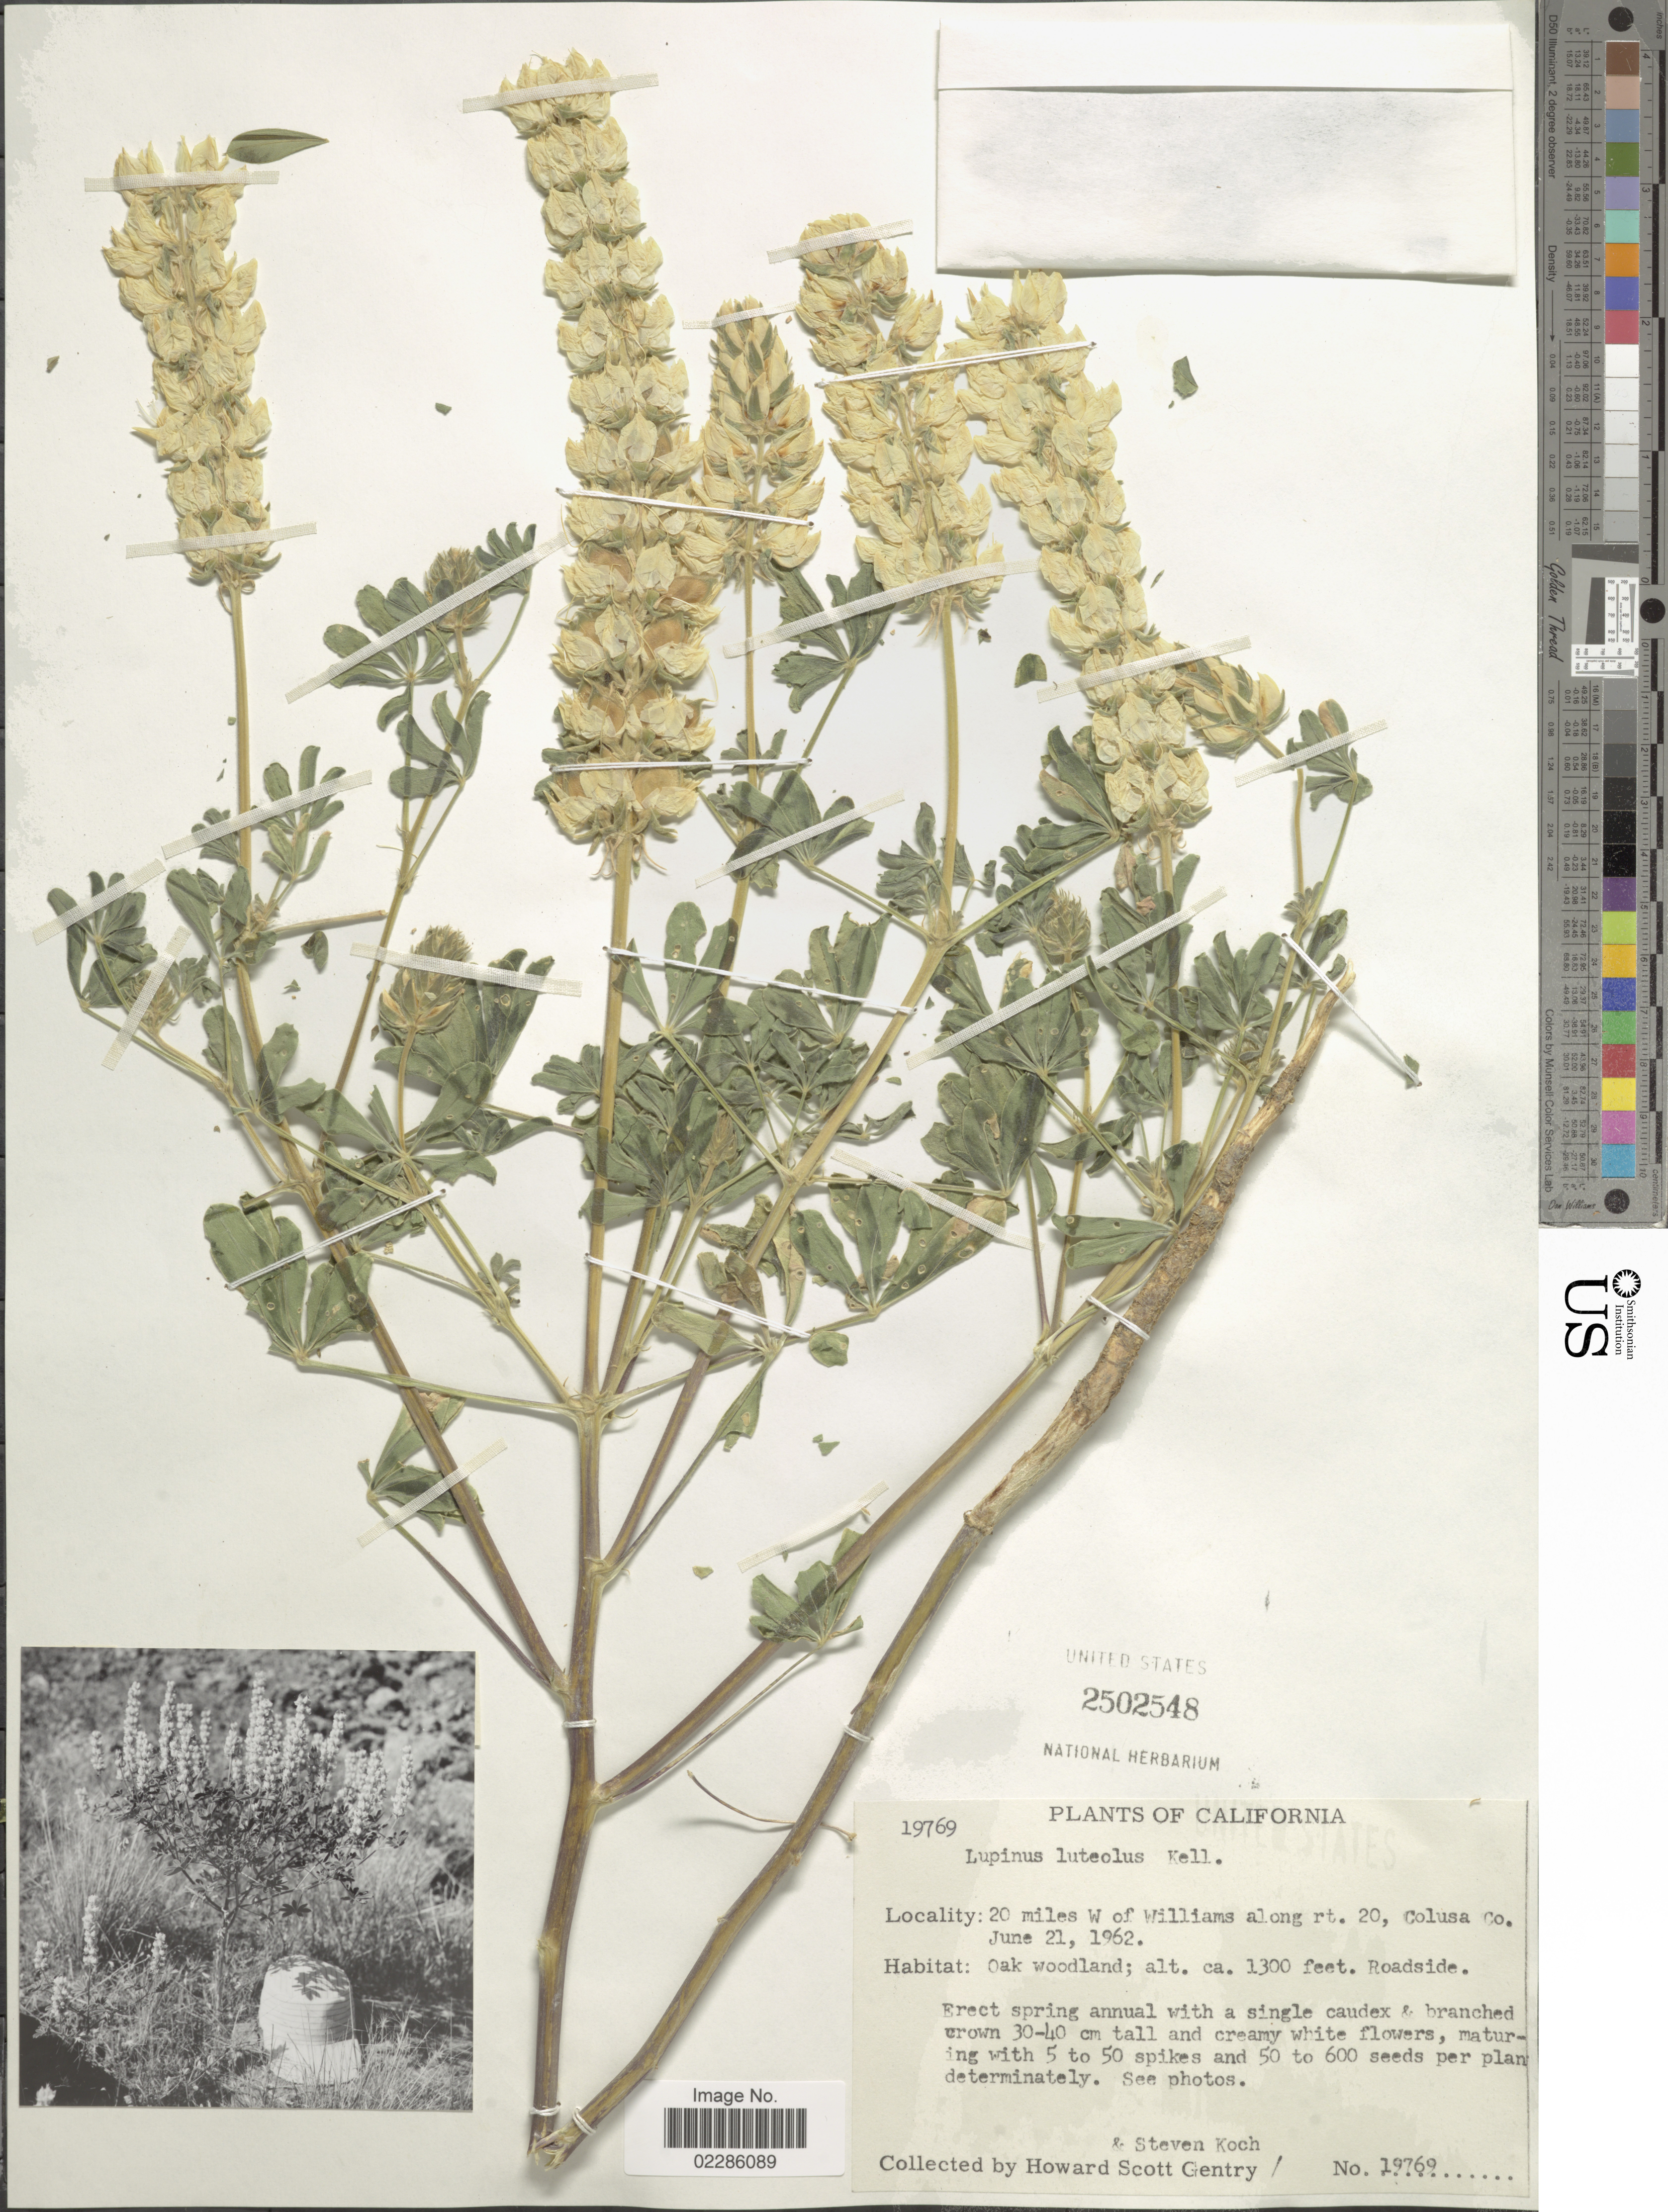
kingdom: Plantae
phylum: Tracheophyta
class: Magnoliopsida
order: Fabales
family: Fabaceae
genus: Lupinus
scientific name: Lupinus luteolus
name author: Kellogg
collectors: H. S. Gentry & S. Koch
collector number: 19769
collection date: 1962-06-21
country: United States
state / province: California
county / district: Colusa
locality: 20 miles W of Williams along rt. 20, Colusa Co, Oak woodland, Roadside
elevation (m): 396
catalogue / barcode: US 2502548